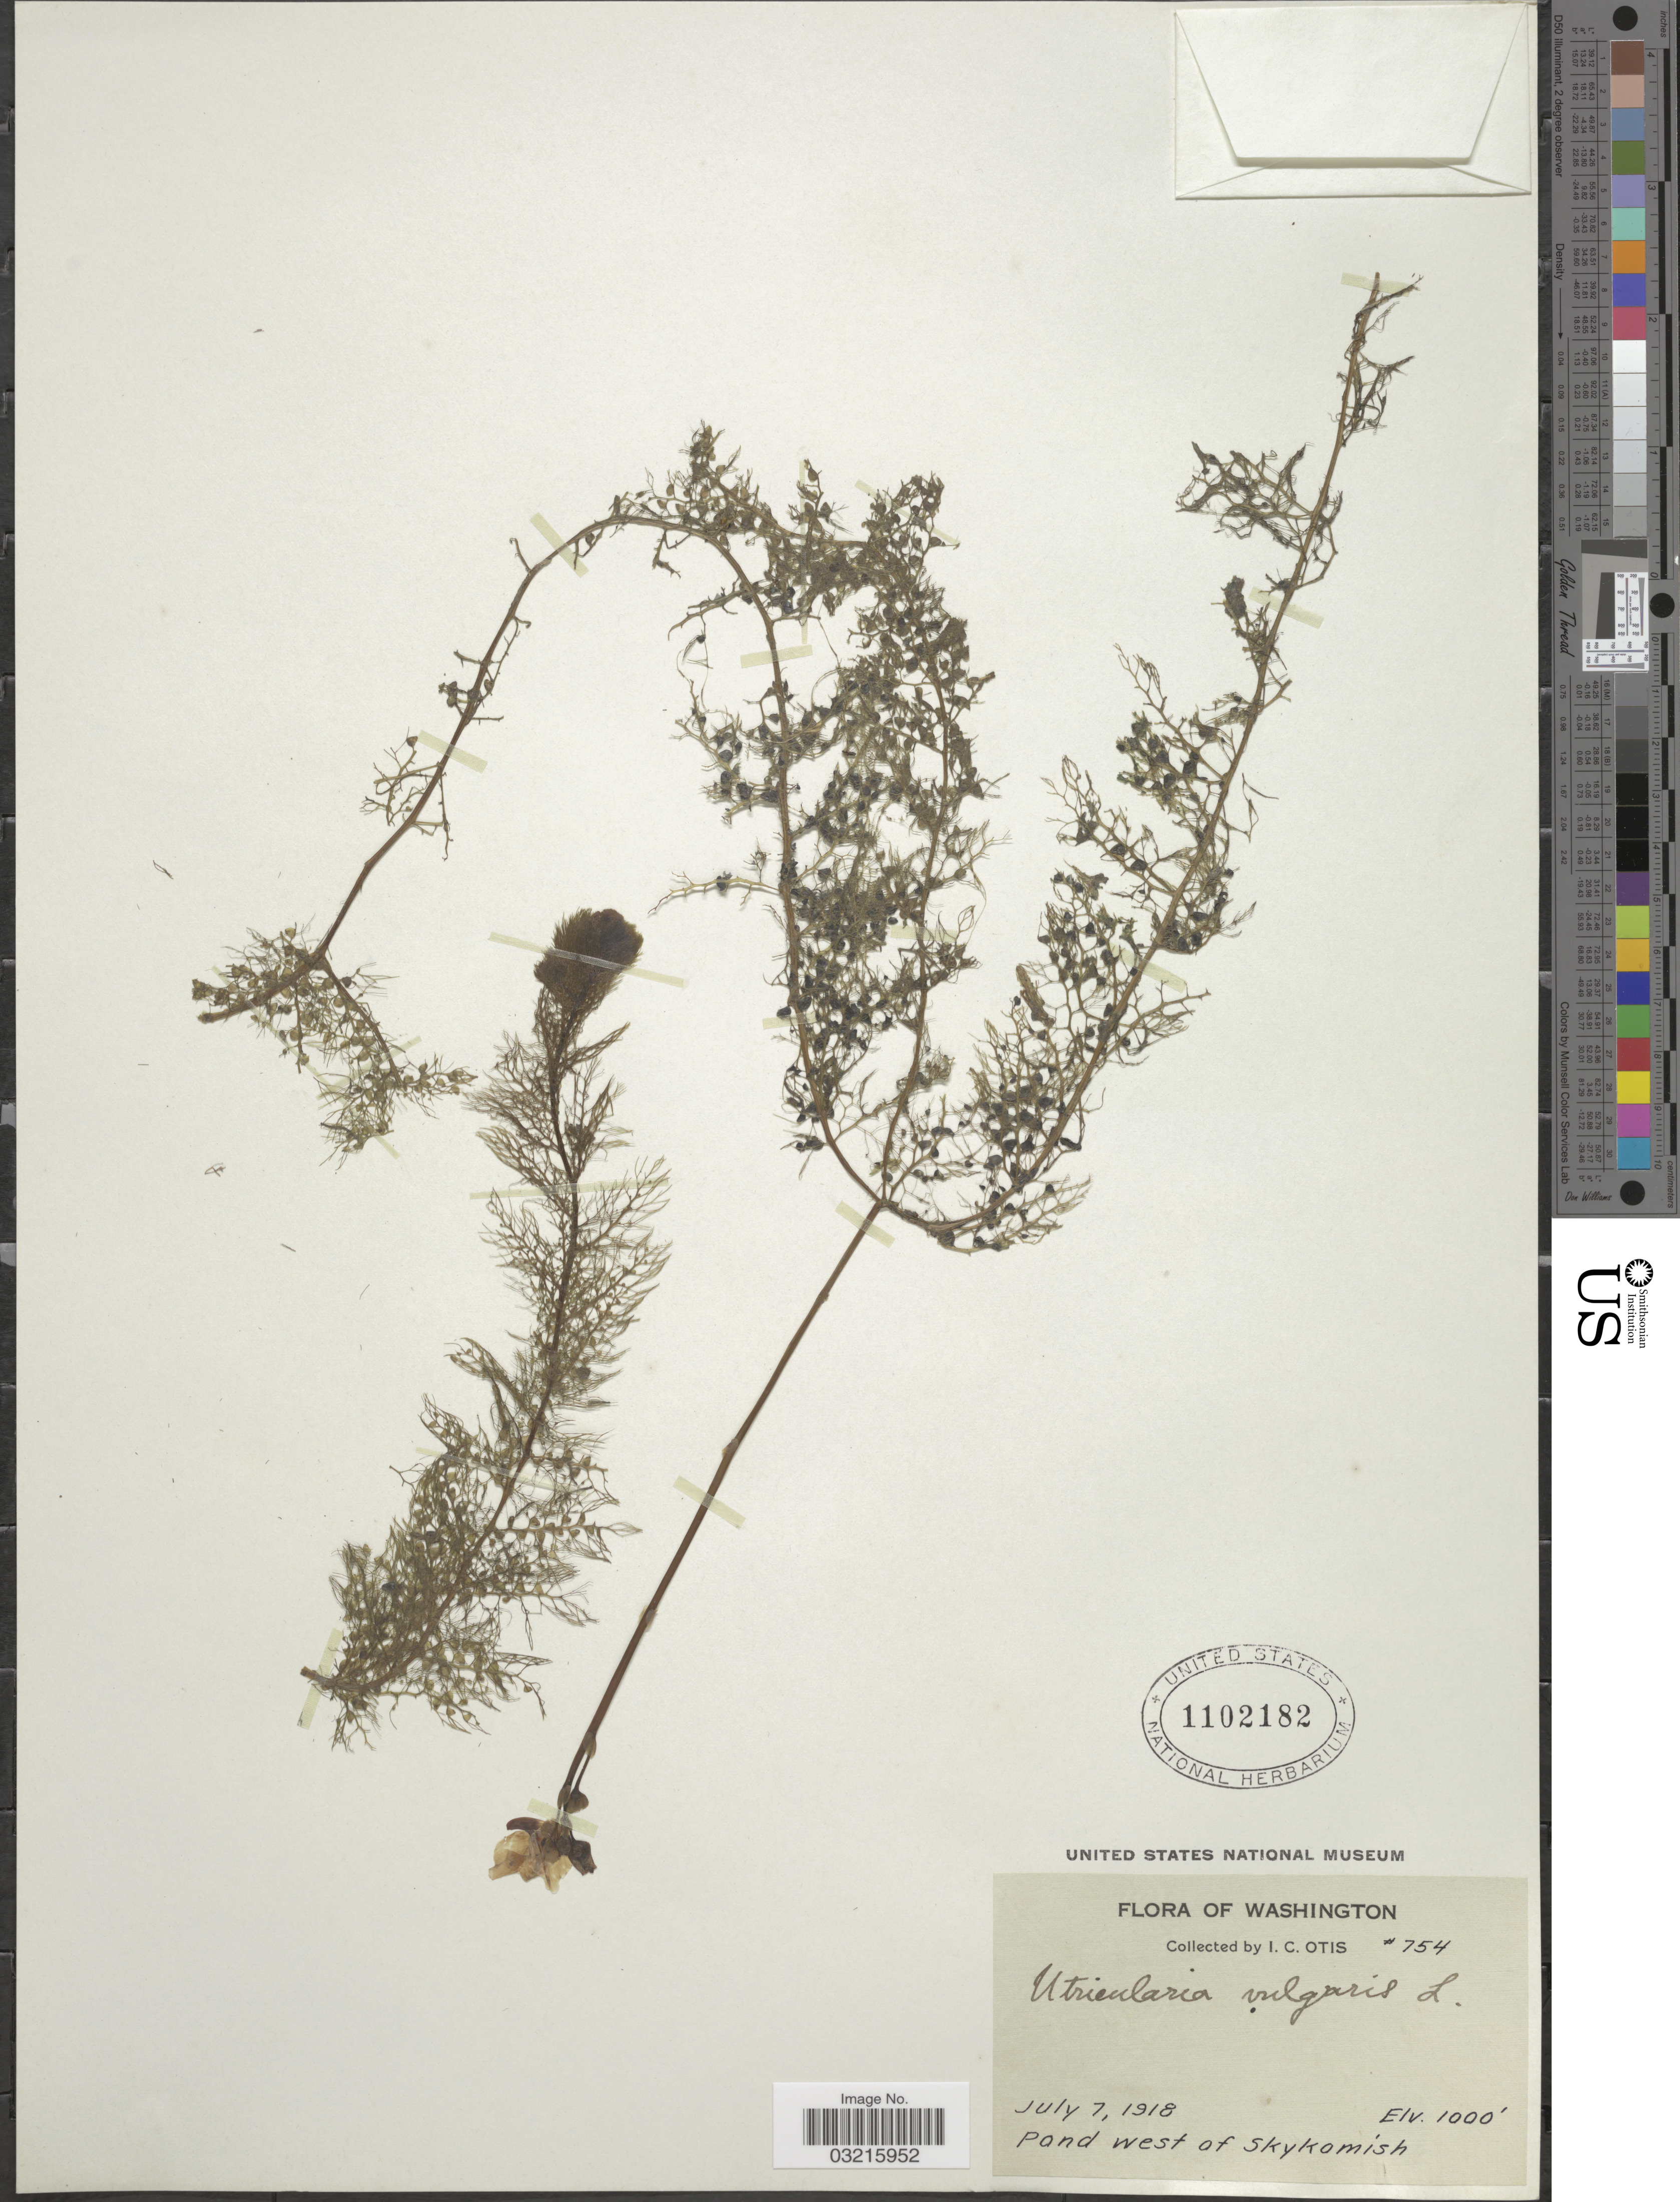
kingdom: Plantae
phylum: Tracheophyta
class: Magnoliopsida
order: Lamiales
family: Lentibulariaceae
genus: Utricularia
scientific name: Utricularia vulgaris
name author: L.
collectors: I. C. Otis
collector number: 754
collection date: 1918-07-07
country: United States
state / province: Washington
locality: Pond West of Skykomish.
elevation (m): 305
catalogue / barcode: US 1102182